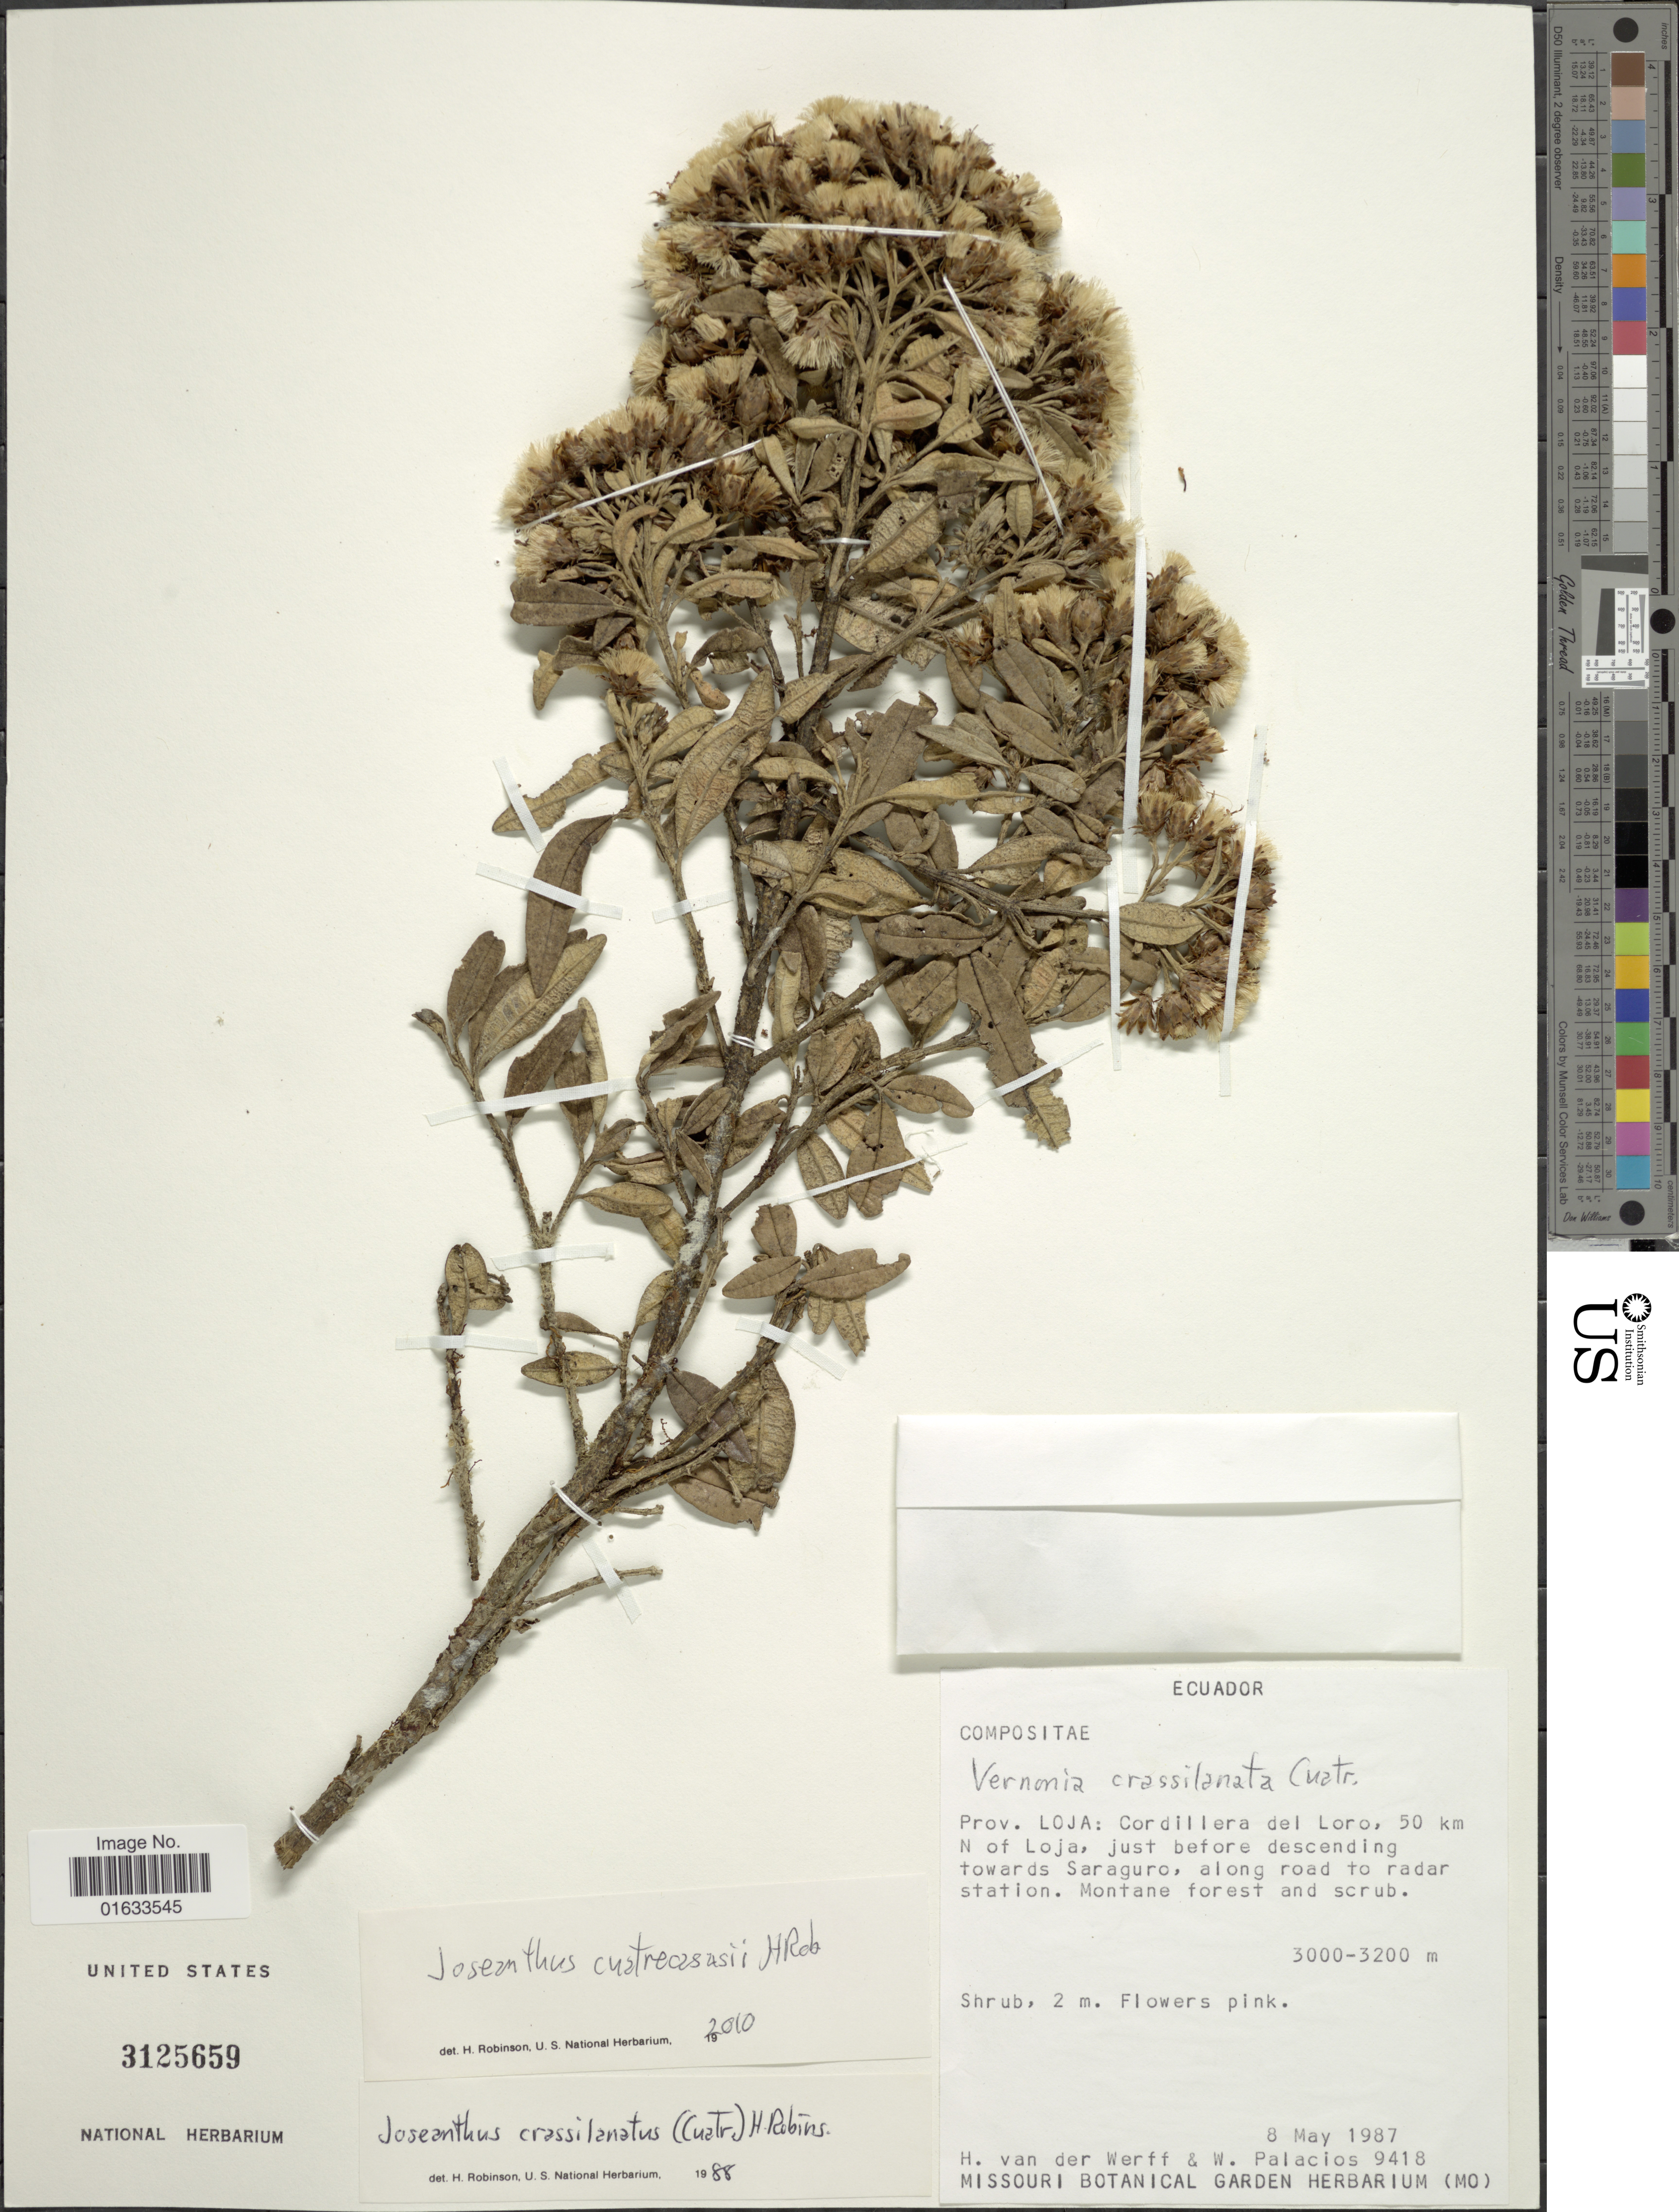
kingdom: Plantae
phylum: Tracheophyta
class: Magnoliopsida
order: Asterales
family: Asteraceae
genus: Joseanthus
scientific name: Joseanthus cuatrecasasii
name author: H. Rob.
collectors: H. van der Werff & W. Palacios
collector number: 9418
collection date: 1987-05-08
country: Ecuador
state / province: Loja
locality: Prov. Loja: Cordillera del Loro, 50 km N of Loja, just before descending towards Saraguro, along road to radar station.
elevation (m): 3000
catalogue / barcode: US 3125659